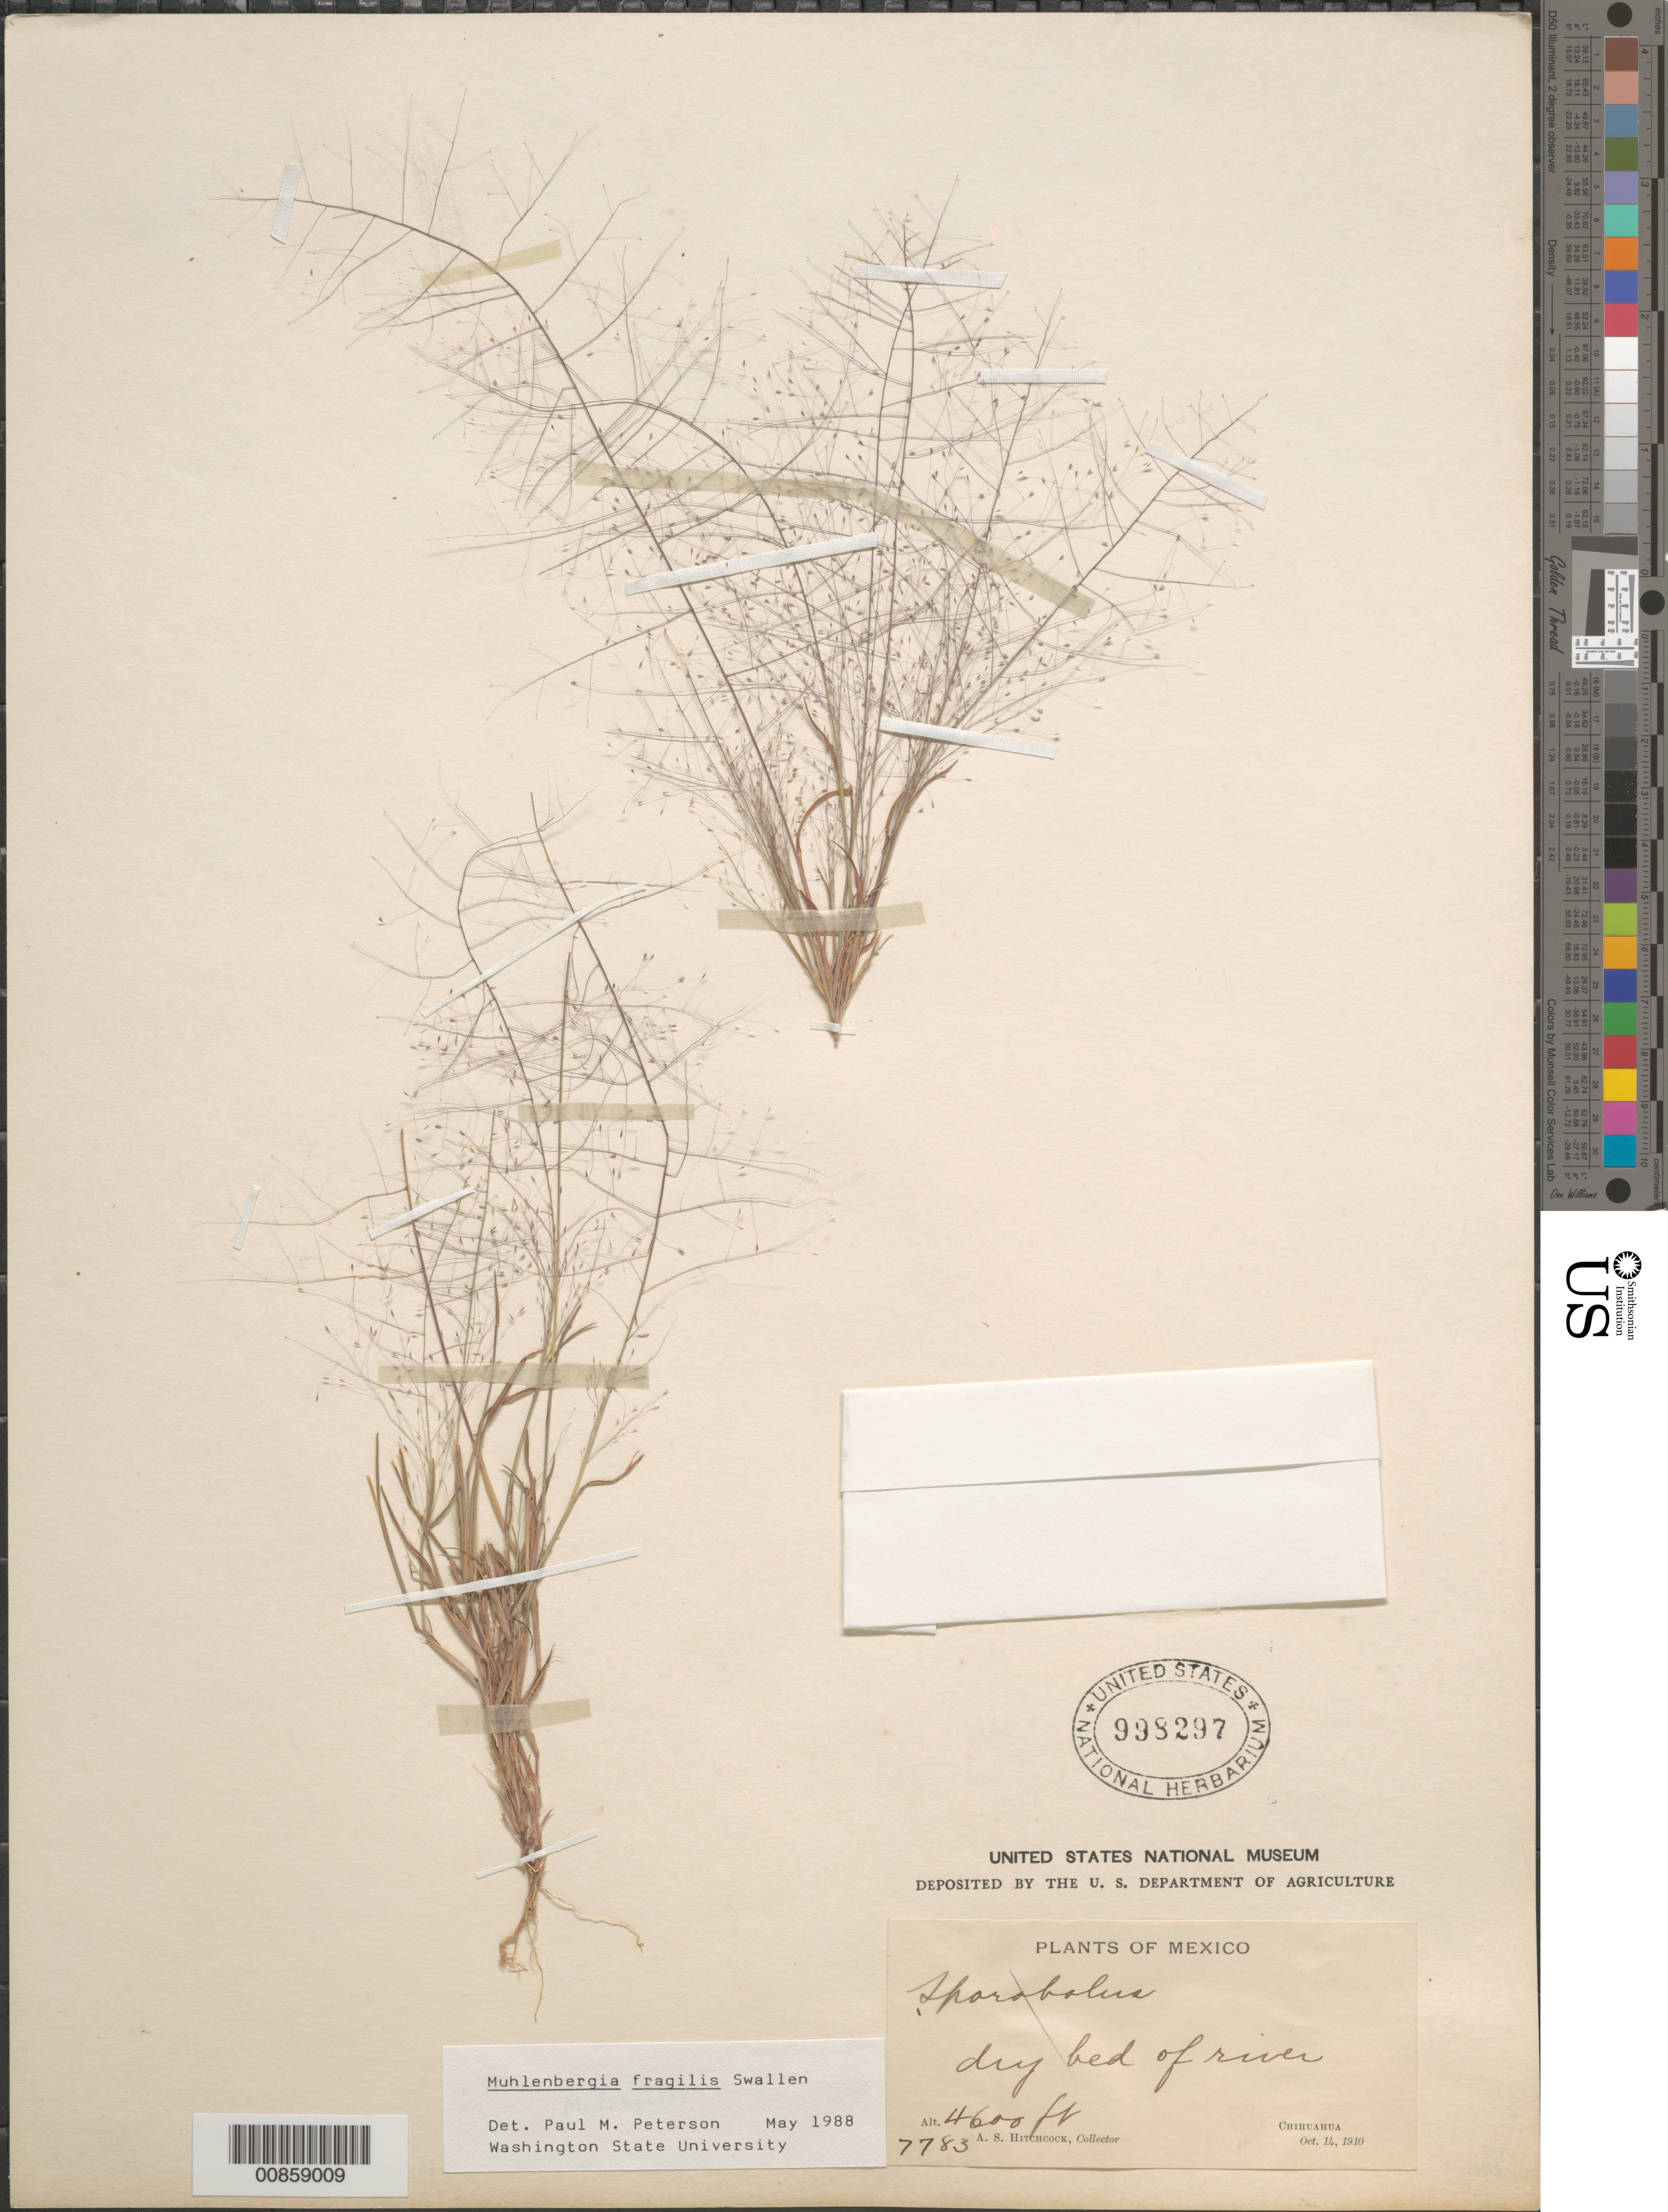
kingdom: Plantae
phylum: Tracheophyta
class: Liliopsida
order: Poales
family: Poaceae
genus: Muhlenbergia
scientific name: Muhlenbergia fragilis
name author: Swallen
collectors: A. S. Hitchcock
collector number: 7783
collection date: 1910-10-14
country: Mexico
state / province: Chihuahua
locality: Dry bed of river.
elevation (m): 1402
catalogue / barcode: US 998297